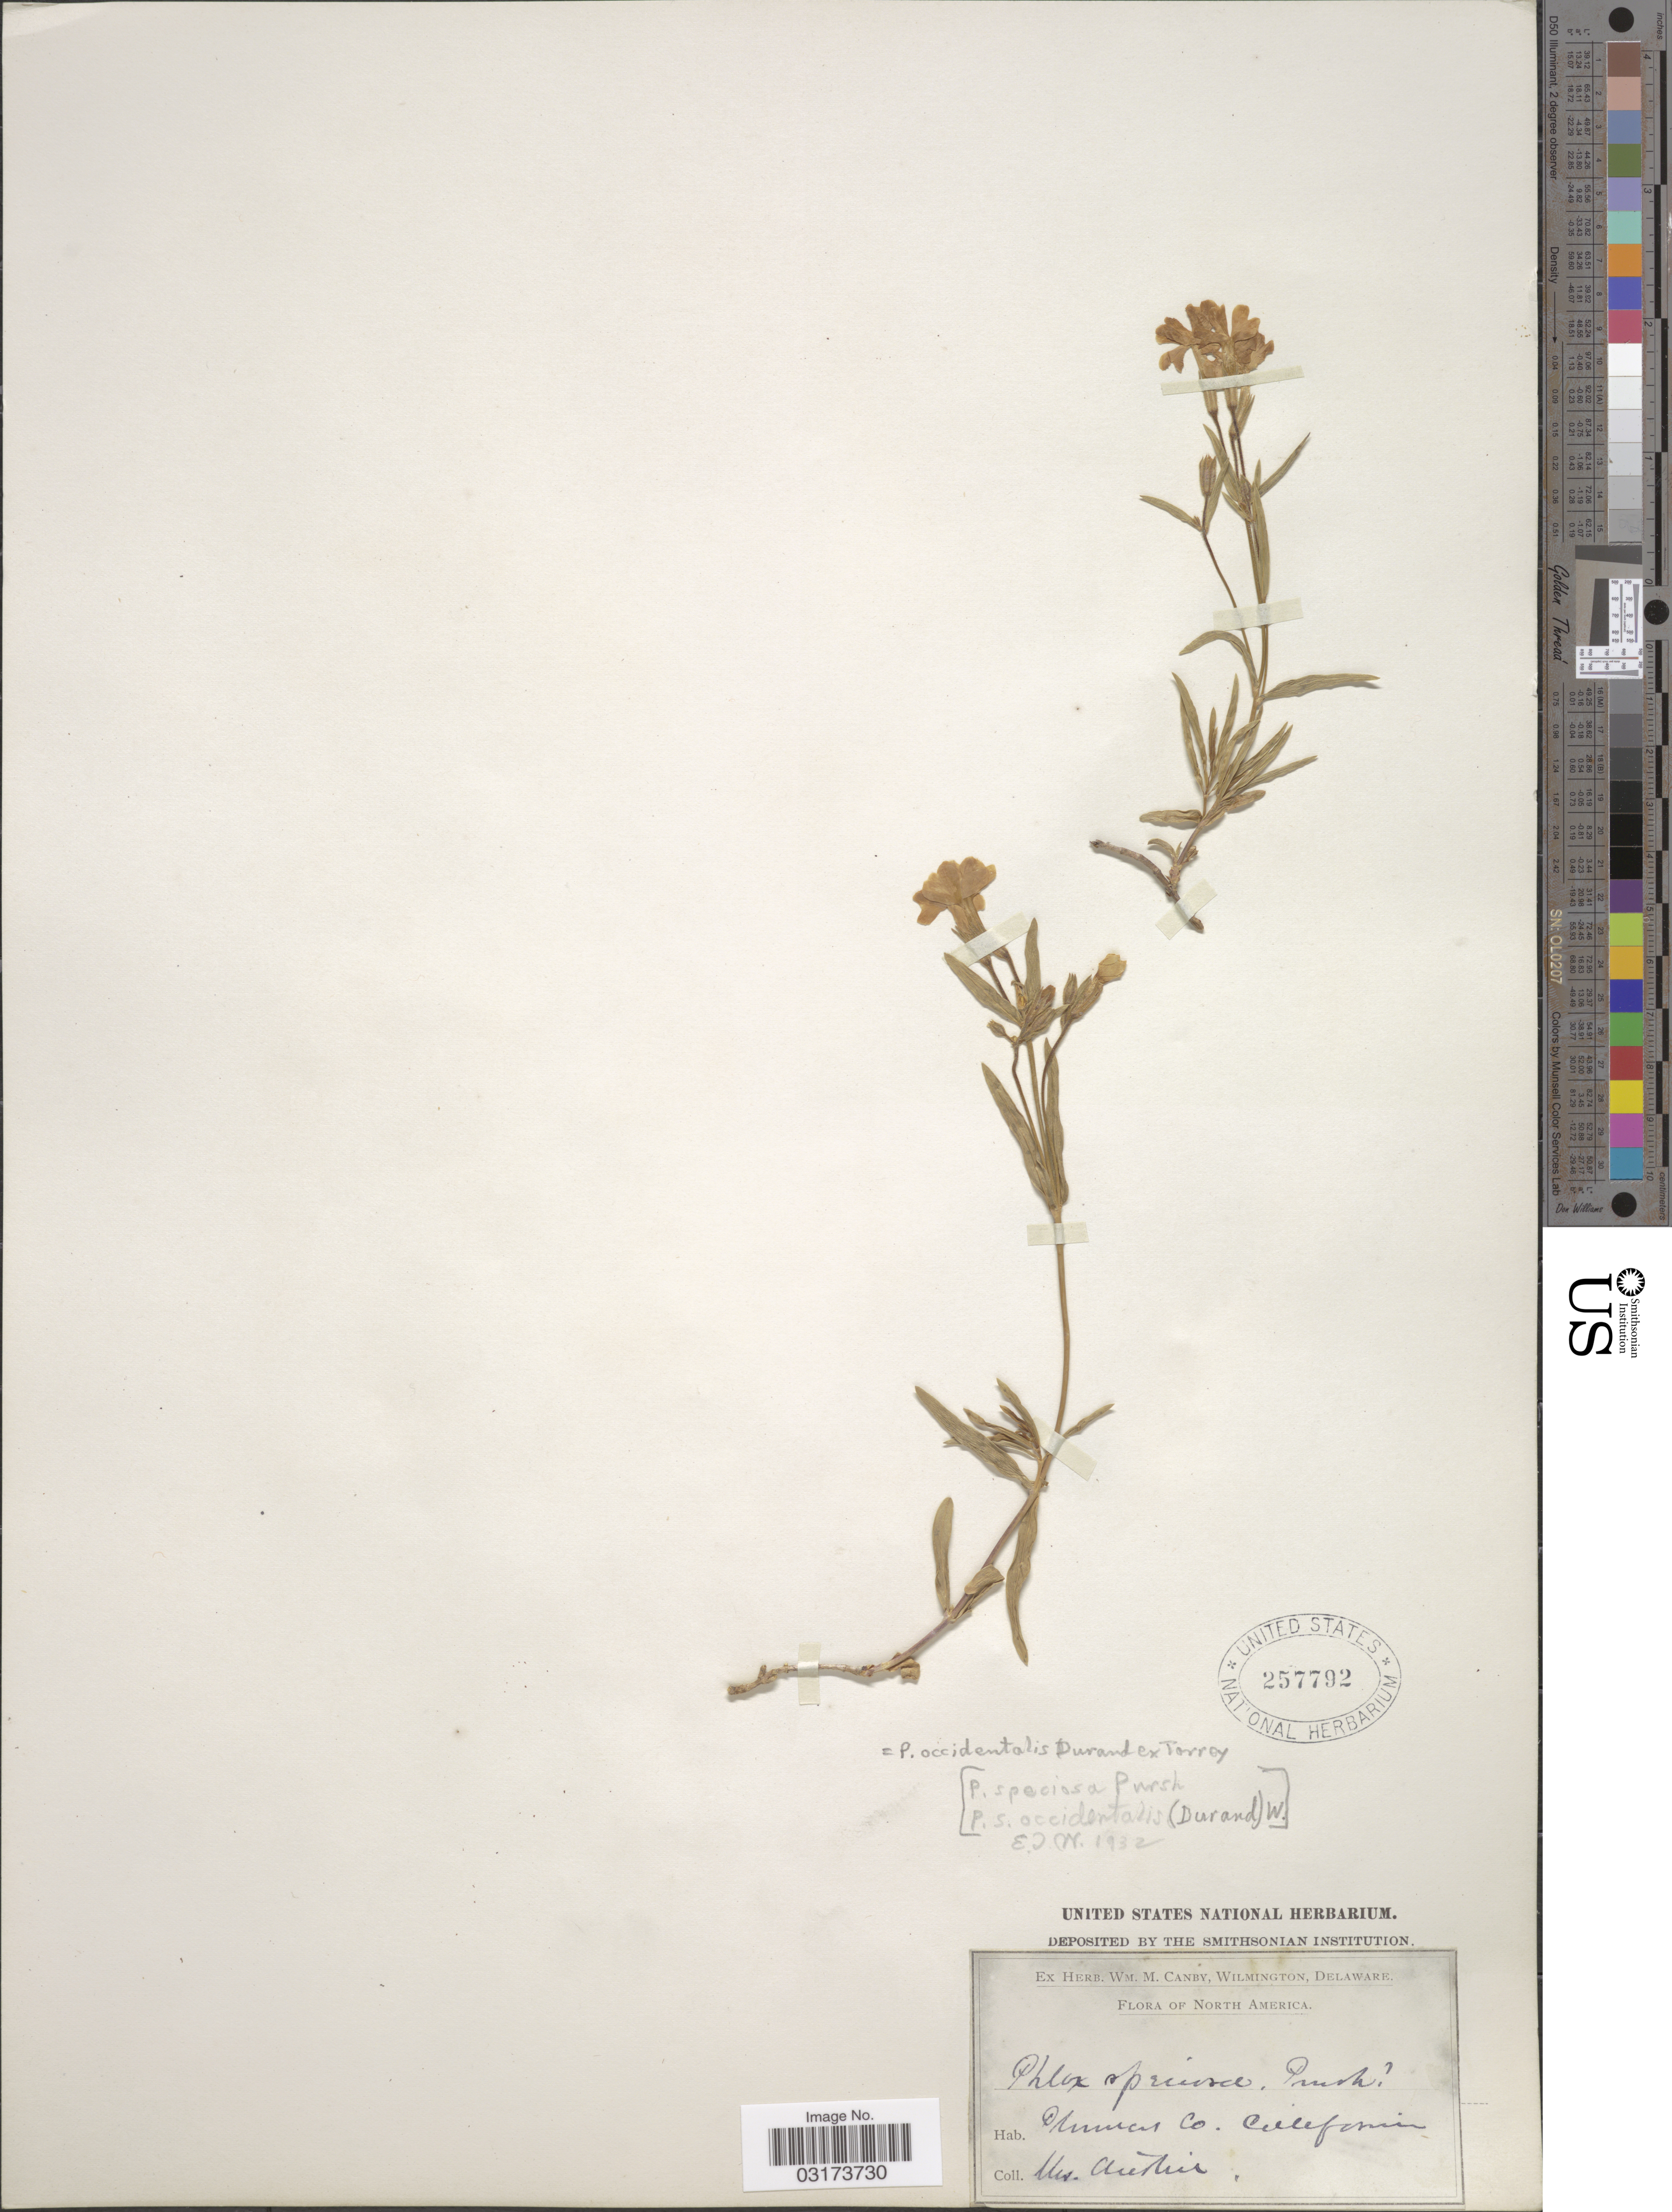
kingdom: Plantae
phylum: Tracheophyta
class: Magnoliopsida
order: Ericales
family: Polemoniaceae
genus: Phlox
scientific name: Phlox speciosa subsp. occidentalis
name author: (Durand ex Torr.) Wherry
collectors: Austin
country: United States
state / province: California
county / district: Plumas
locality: Plumas Co.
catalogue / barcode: US 257792